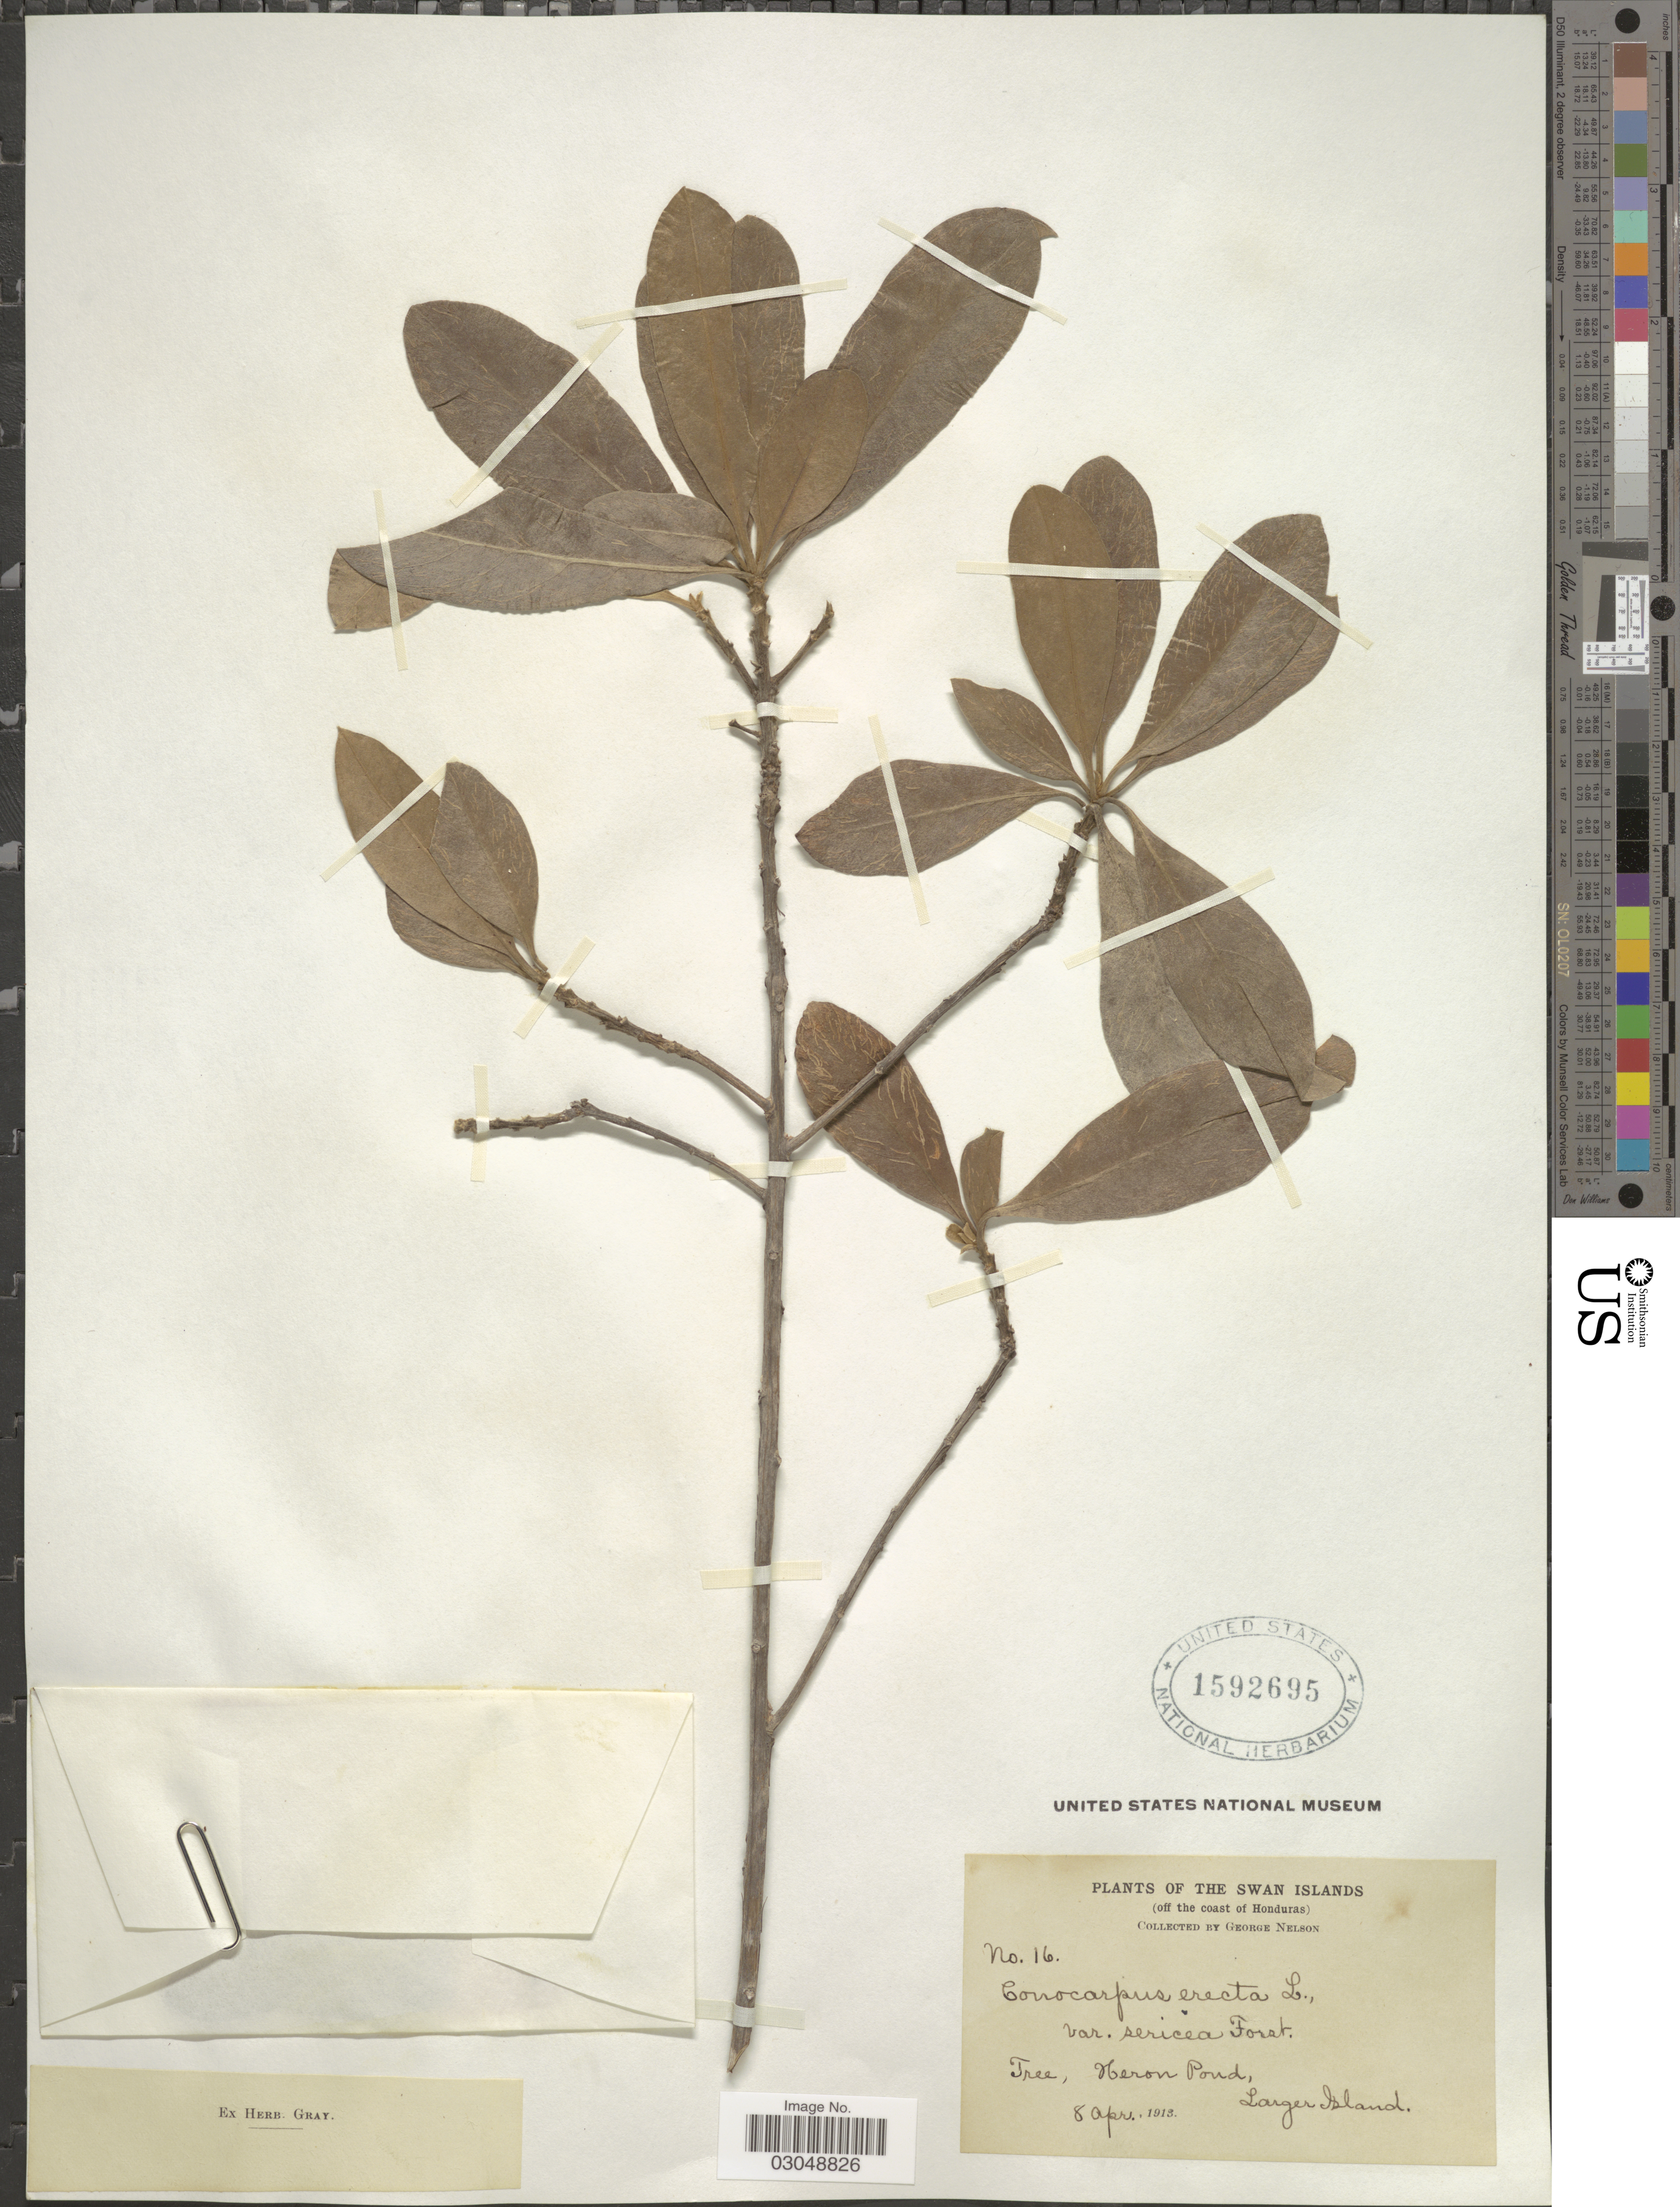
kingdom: Plantae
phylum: Tracheophyta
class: Magnoliopsida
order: Myrtales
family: Combretaceae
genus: Conocarpus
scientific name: Conocarpus erectus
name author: L.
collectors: G. Nelson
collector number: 16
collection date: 1913-04-08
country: Honduras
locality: Swan Islands (off the coast of Honduras). Heron Pond, Larger Island.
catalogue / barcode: US 1592695